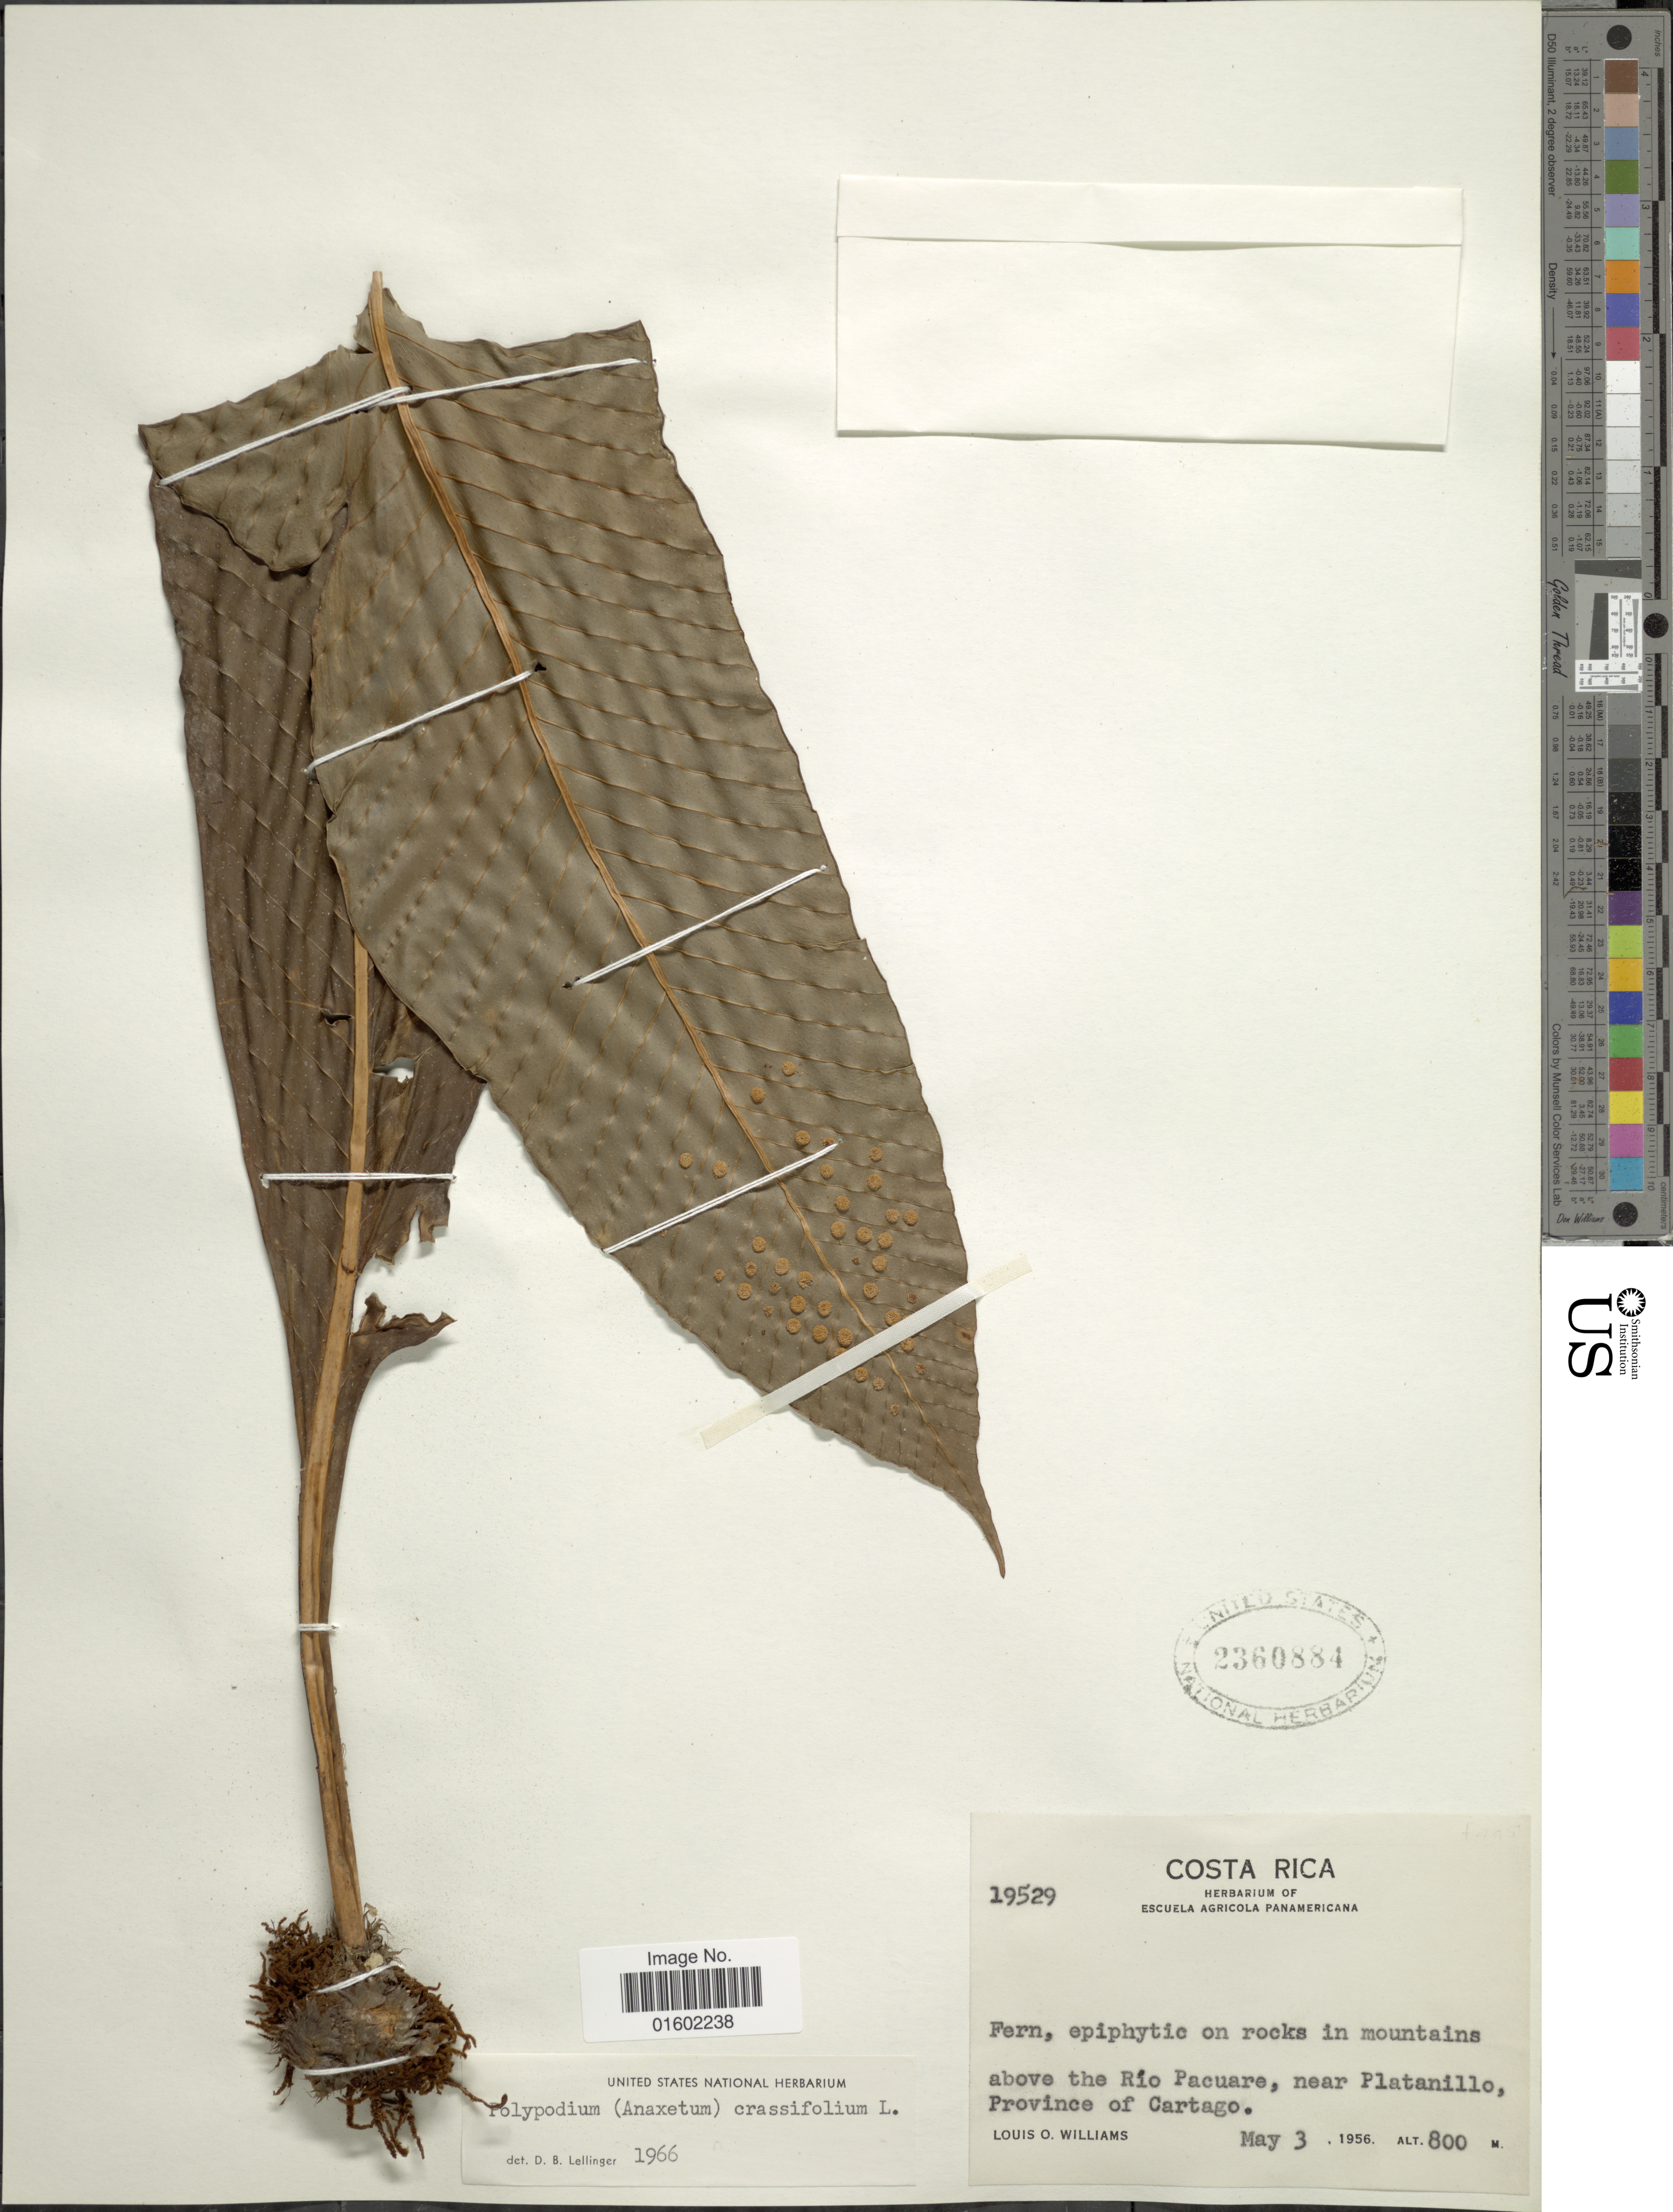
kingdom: Plantae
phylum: Tracheophyta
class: Polypodiopsida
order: Polypodiales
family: Polypodiaceae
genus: Niphidium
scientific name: Niphidium crassifolium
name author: (L.) Lellinger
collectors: L. O. Williams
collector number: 19529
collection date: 1956-05-03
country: Costa Rica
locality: Above the Rio Pacuare, near Platanillo, Province of Cartago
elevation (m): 800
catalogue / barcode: US 2360884